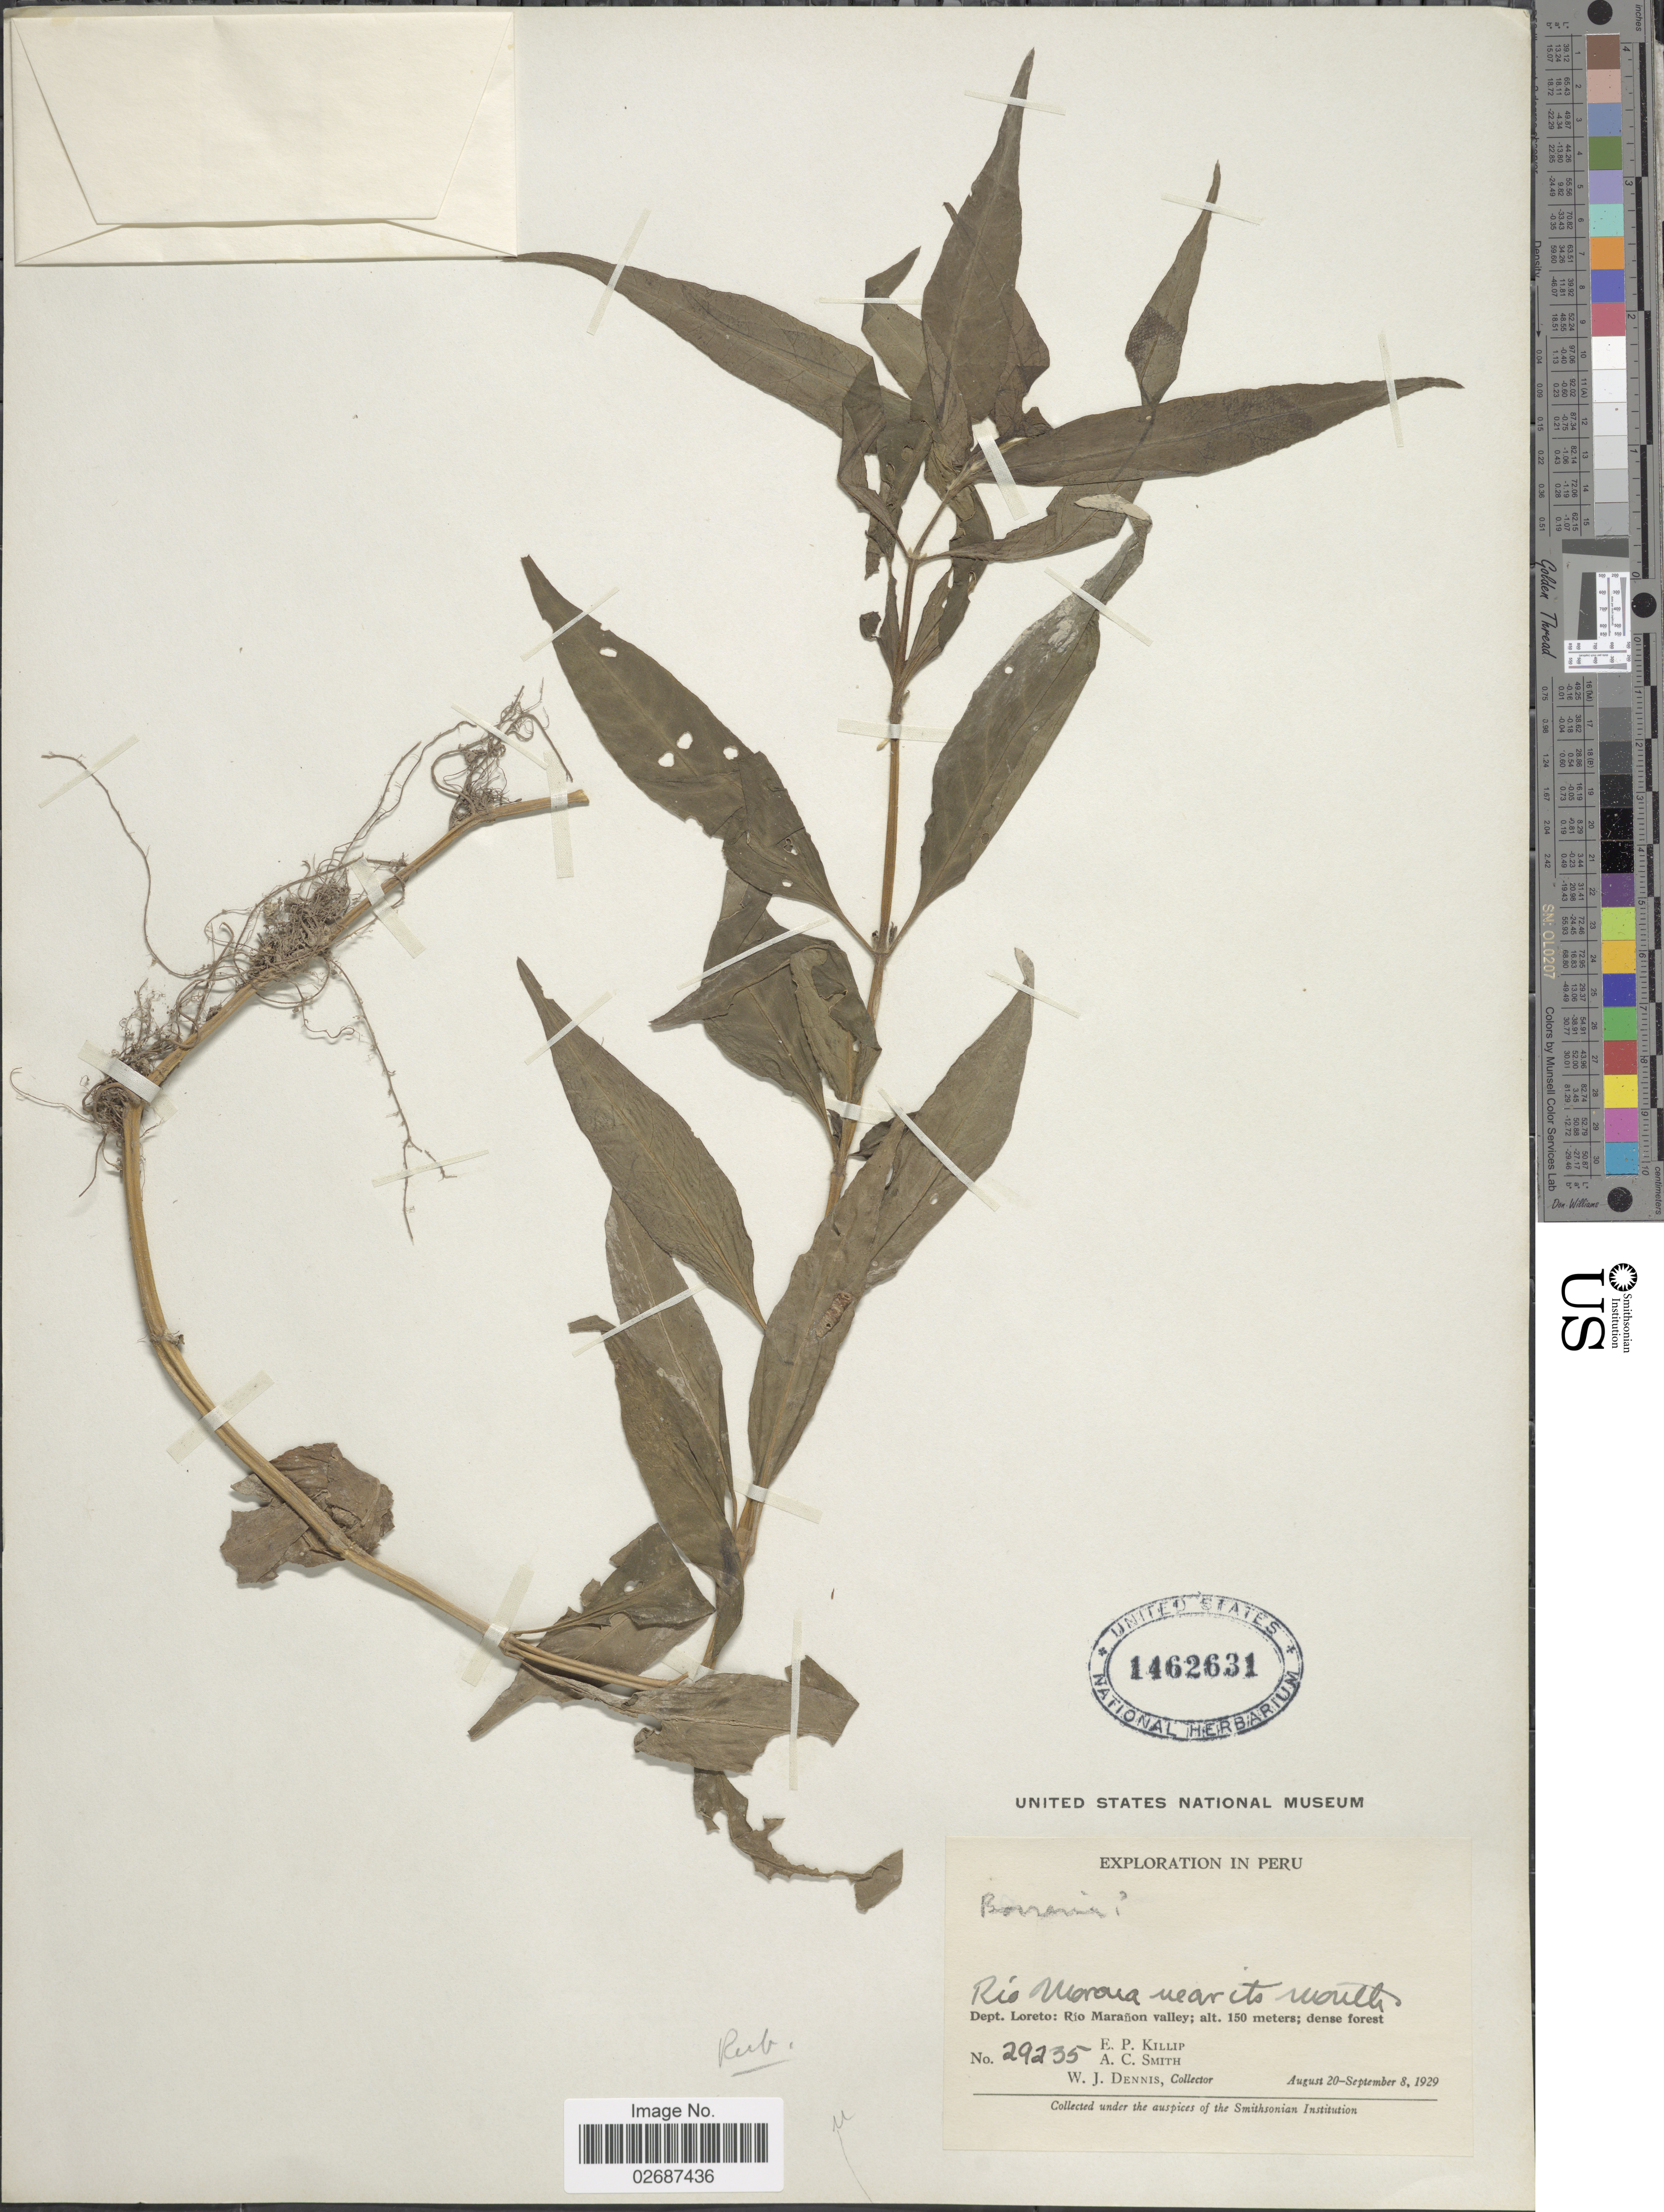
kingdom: Plantae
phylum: Tracheophyta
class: Magnoliopsida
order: Gentianales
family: Rubiaceae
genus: Borreria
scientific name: Borreria sp.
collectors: E. P. Killip, A. C. Smith & W. J. Dennis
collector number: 29235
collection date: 1929-08-20/1929-09-08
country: Peru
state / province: Loreto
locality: Rio Morona near its mouth, Rio Maranon valley.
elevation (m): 150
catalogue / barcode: US 1462631